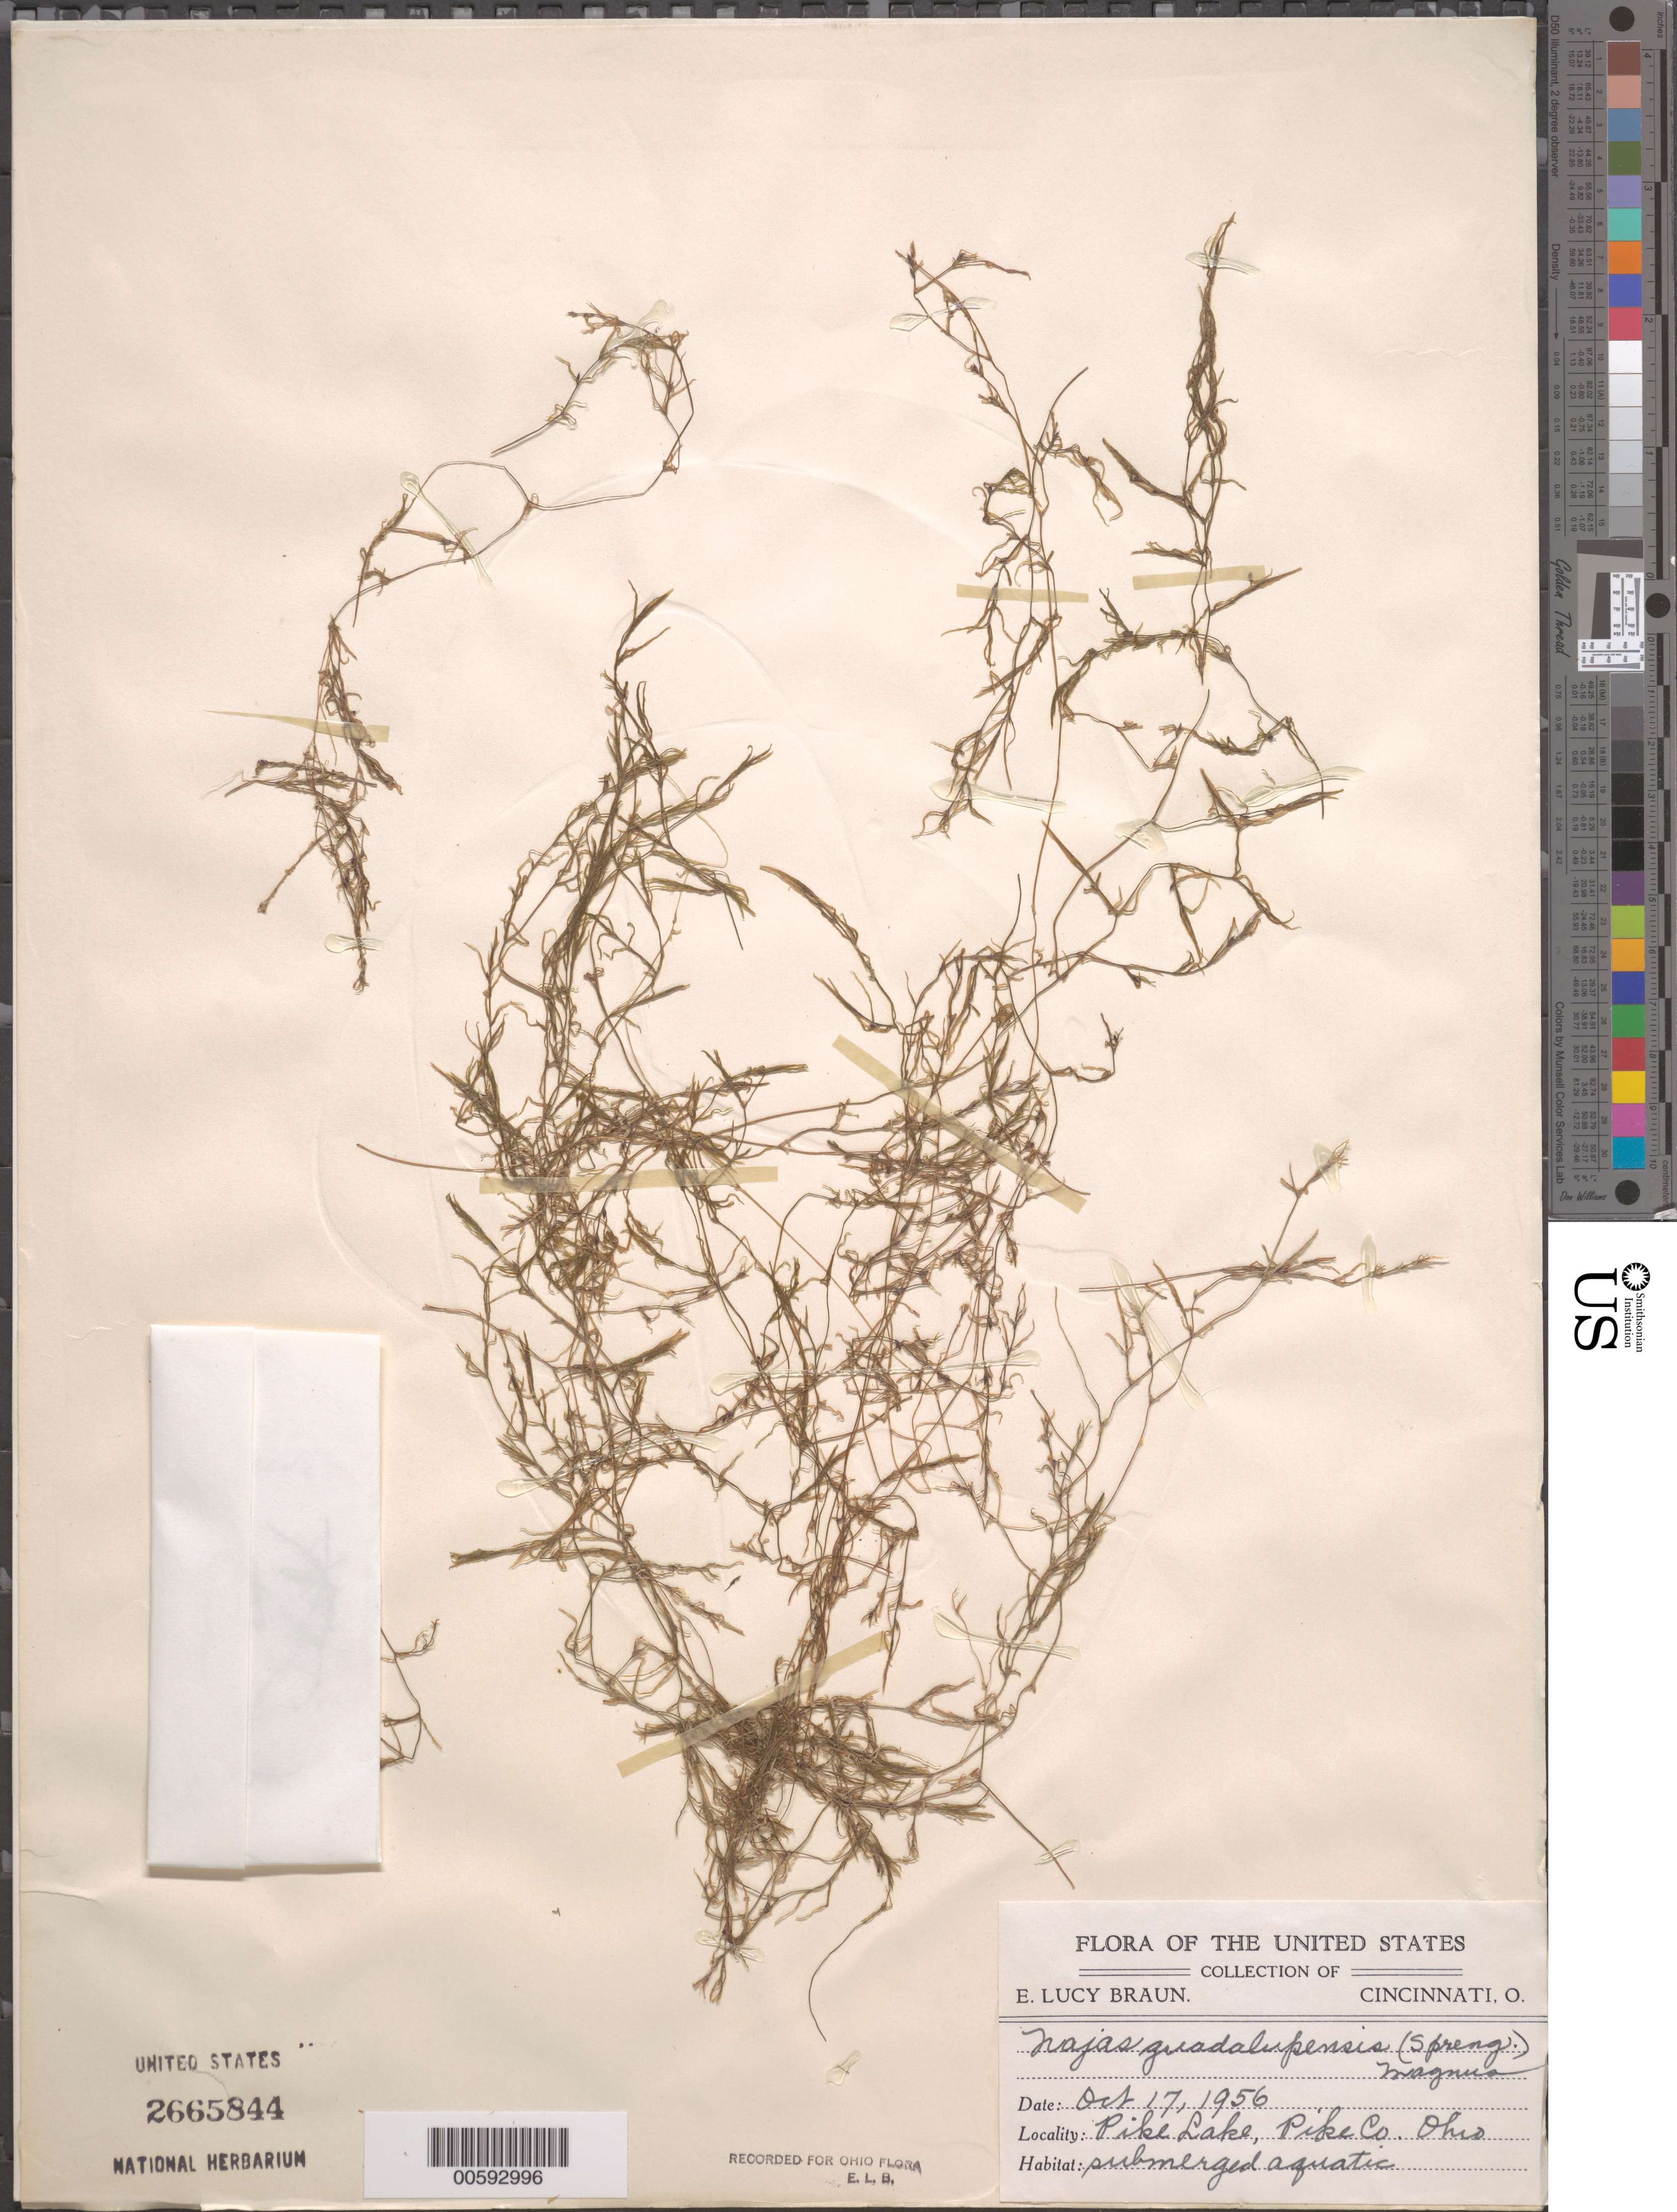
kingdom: Plantae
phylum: Tracheophyta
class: Liliopsida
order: Alismatales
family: Hydrocharitaceae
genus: Najas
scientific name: Najas guadalupensis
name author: (Spreng.) Magnus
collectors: E. L. Braun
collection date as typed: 17 Oct 1956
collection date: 1956-10-17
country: United States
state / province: Ohio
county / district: Pike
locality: Pike Lake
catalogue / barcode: US 592996